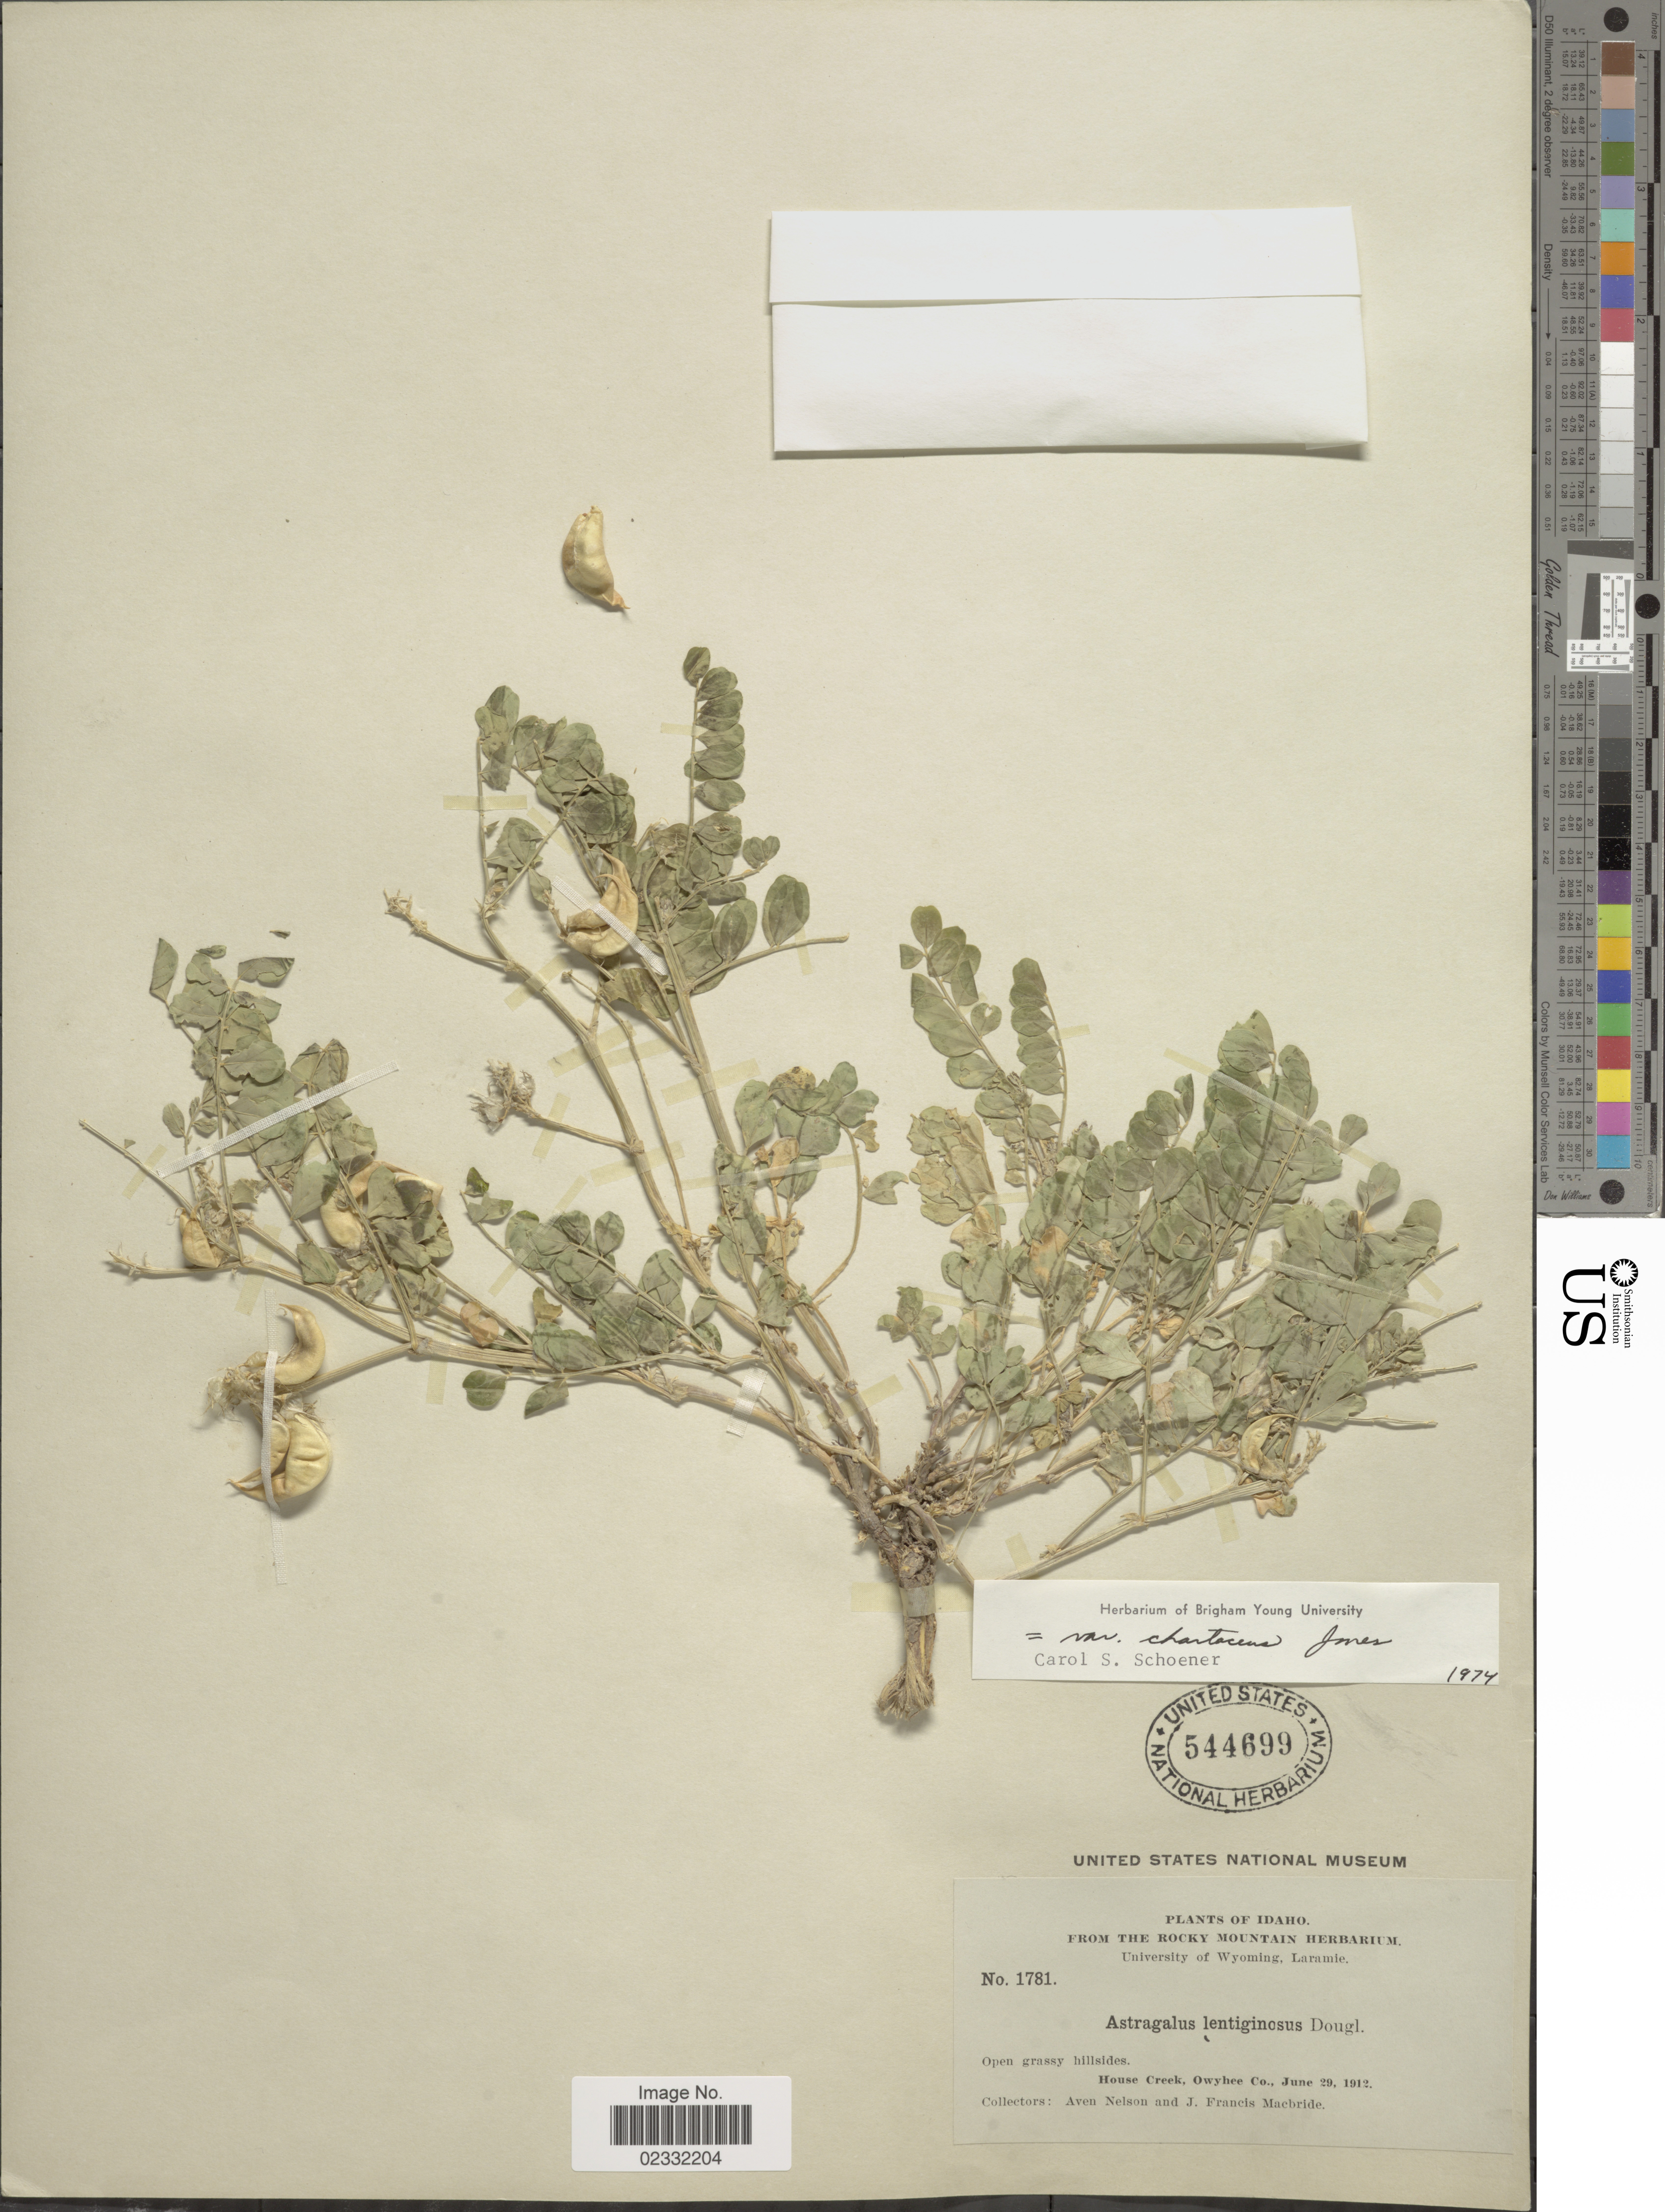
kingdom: Plantae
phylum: Tracheophyta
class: Magnoliopsida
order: Fabales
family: Fabaceae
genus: Astragalus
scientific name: Astragalus lentiginosus var. chartaceus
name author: M.E. Jones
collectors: A. Nelson & J. F. Macbride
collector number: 1781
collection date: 1912-06-29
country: United States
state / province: Idaho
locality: Open grassy hillsides, House Creek, Owyhee Co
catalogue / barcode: US 544699